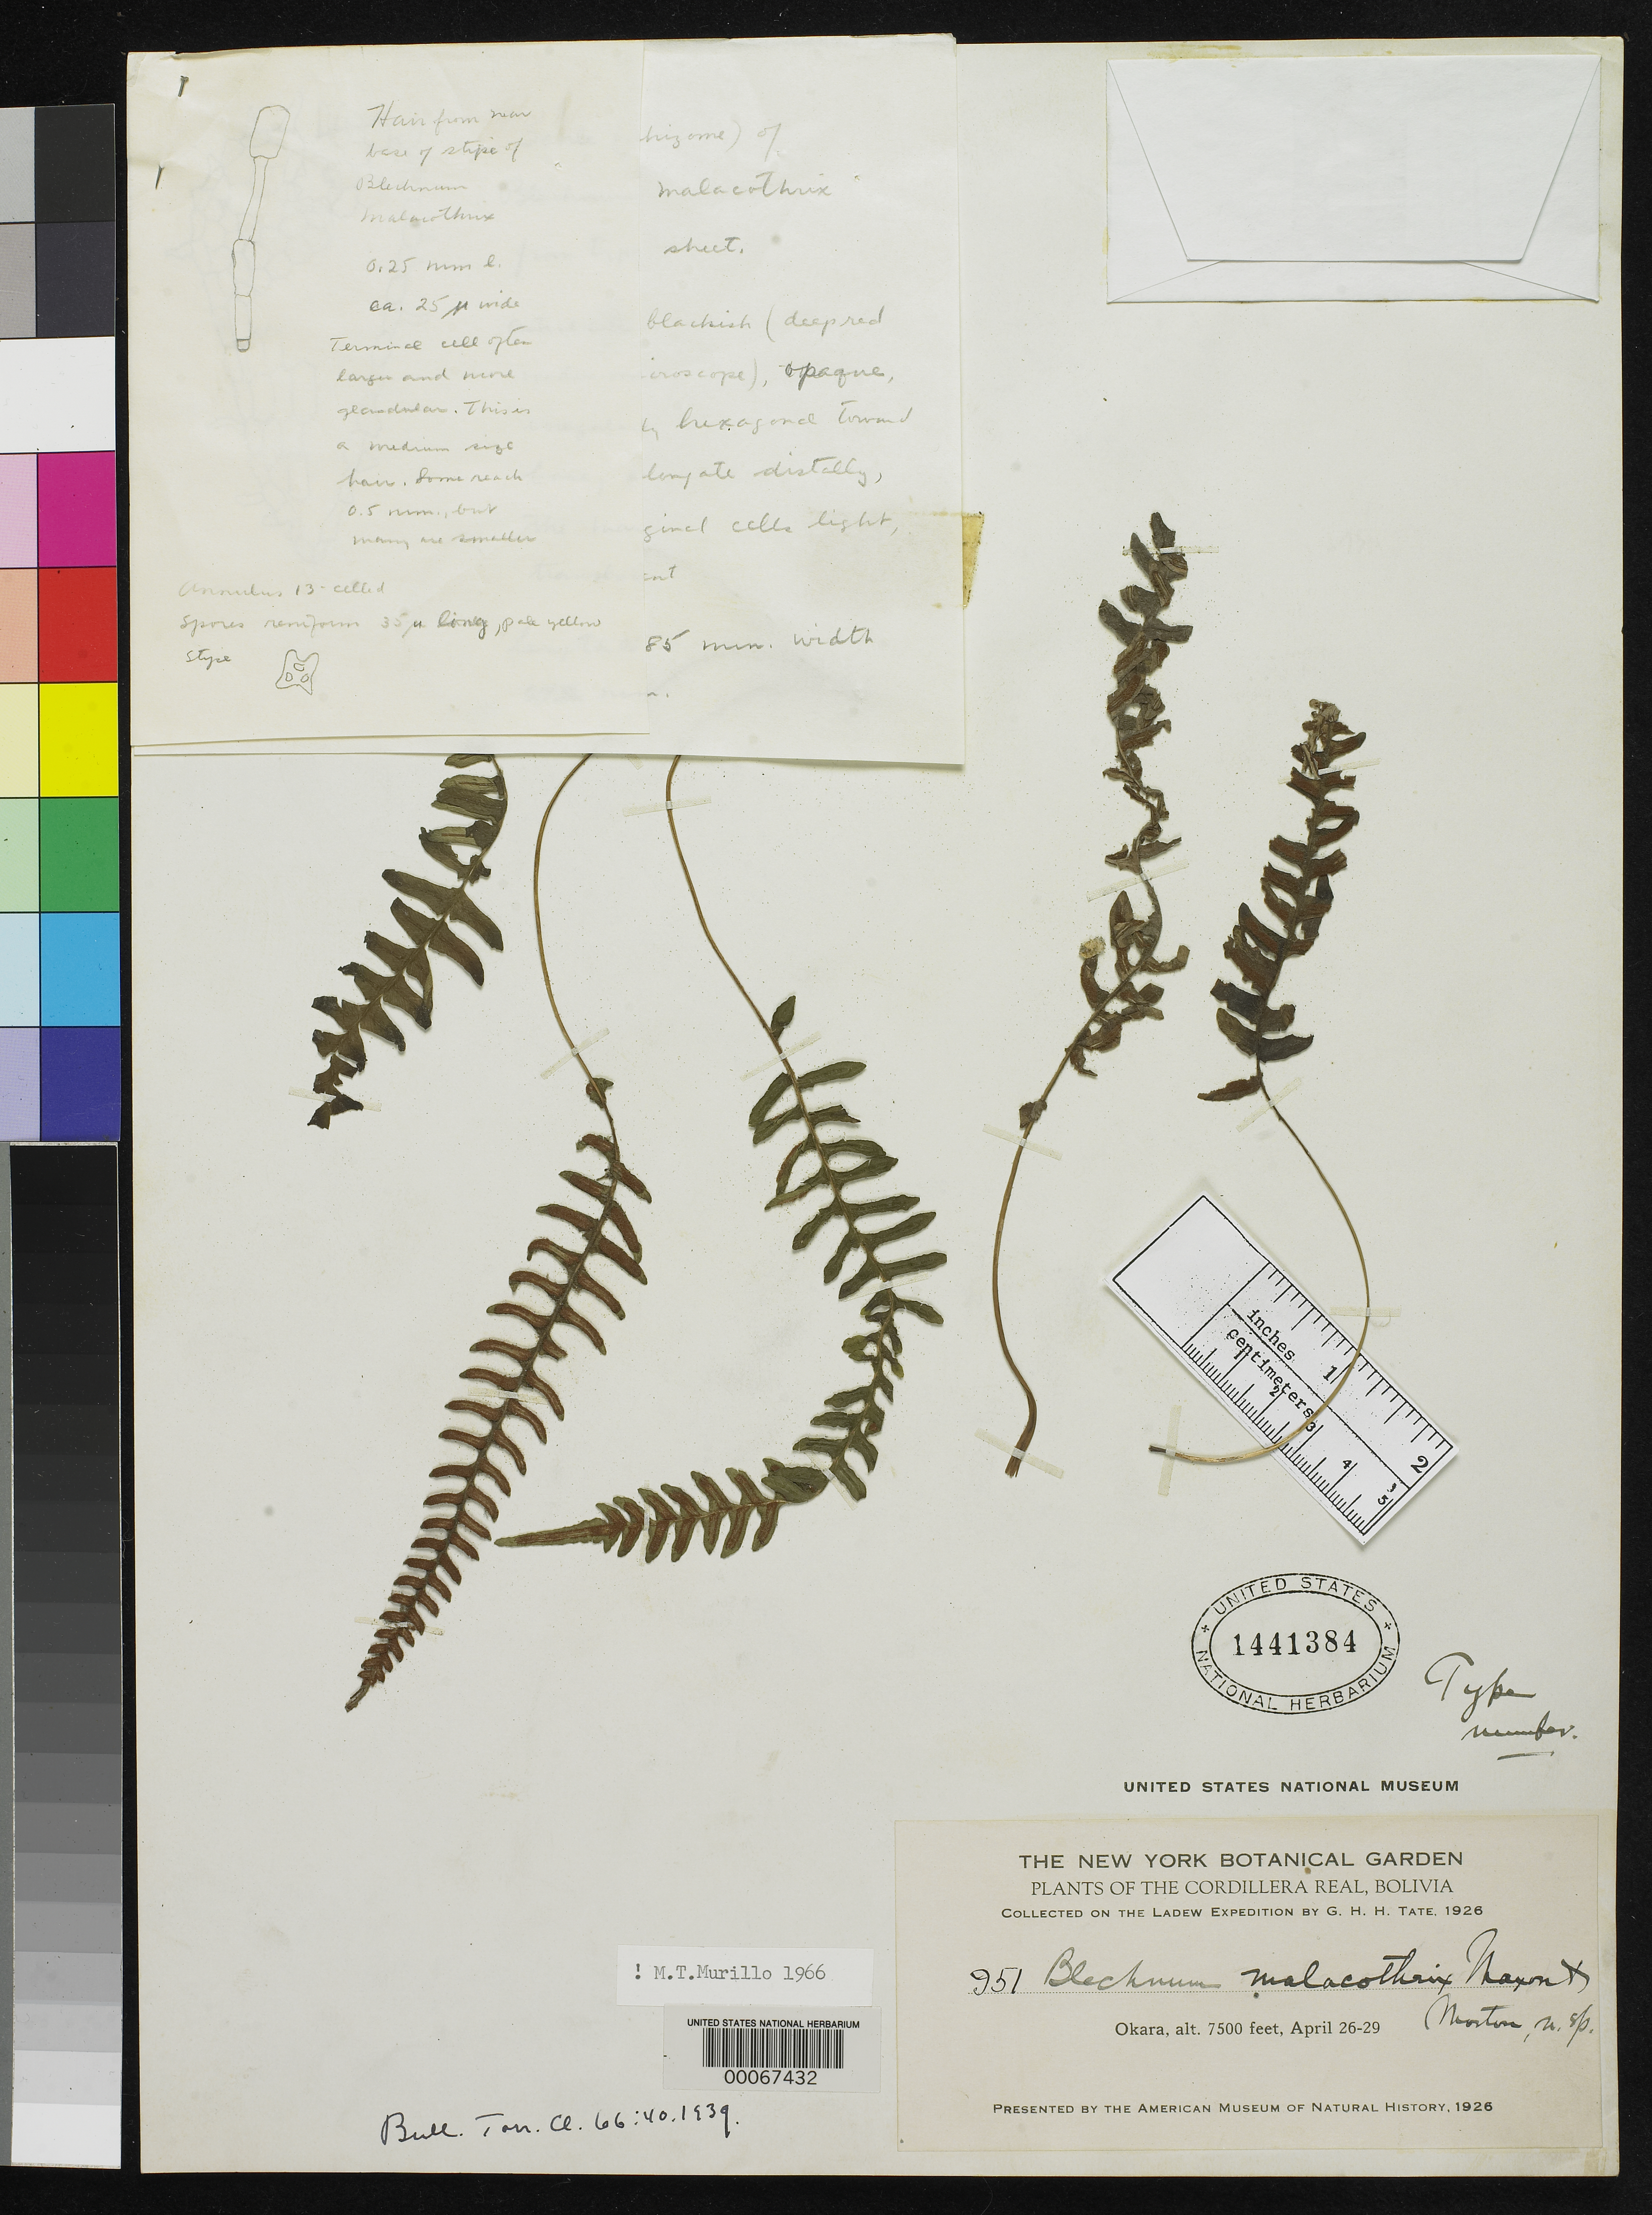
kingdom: Plantae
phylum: Tracheophyta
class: Polypodiopsida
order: Polypodiales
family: Blechnaceae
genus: Blechnum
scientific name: Blechnum malacothrix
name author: Maxon & C.V. Morton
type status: Holotype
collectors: G. H. H.Tate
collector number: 951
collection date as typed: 26 Apr 1926 to 29 Apr 1929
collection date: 1926-04-26/1929-04-29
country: Bolivia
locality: Cordillera Real, Okara.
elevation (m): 2286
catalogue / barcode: US 1441384